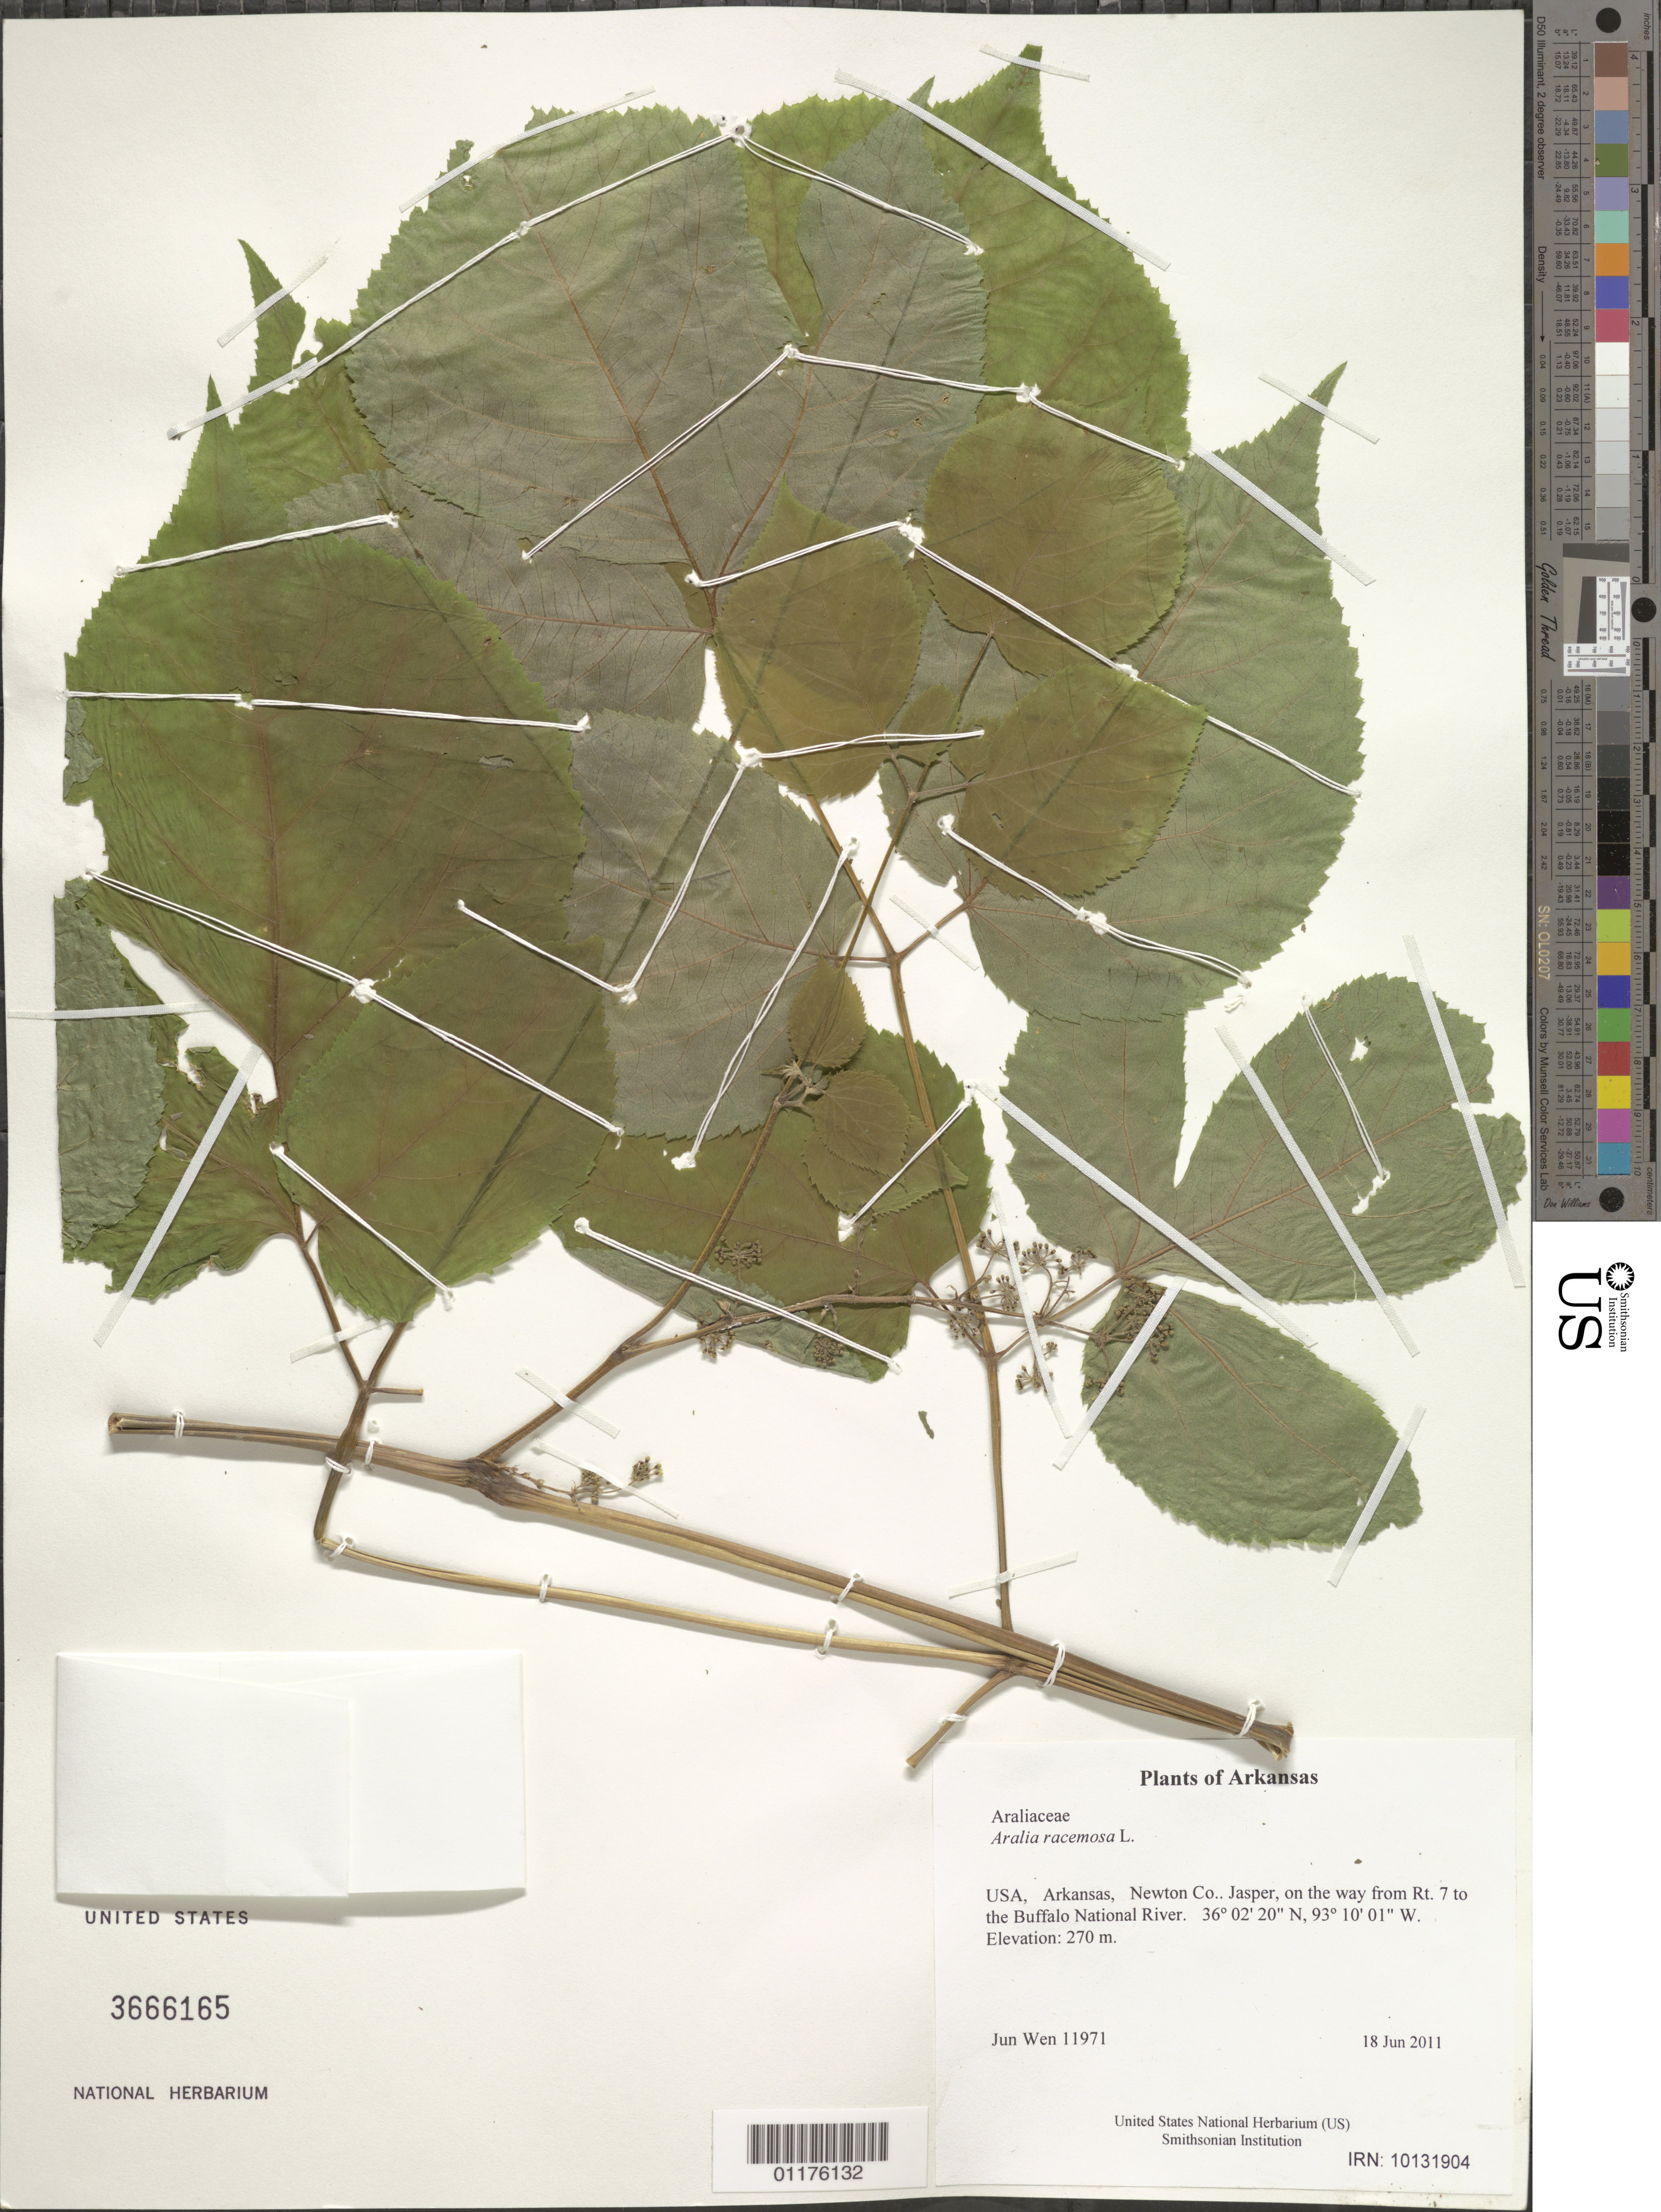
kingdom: Plantae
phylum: Tracheophyta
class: Magnoliopsida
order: Apiales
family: Araliaceae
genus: Aralia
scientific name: Aralia racemosa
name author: L.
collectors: J. Wen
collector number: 11971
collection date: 2011-06-18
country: United States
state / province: Arkansas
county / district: Newton Co.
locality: Jasper, on the way from Rt. 7 to the Buffalo National River.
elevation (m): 270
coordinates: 36 02.325 N, 93 10.020 W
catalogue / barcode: US 3666165